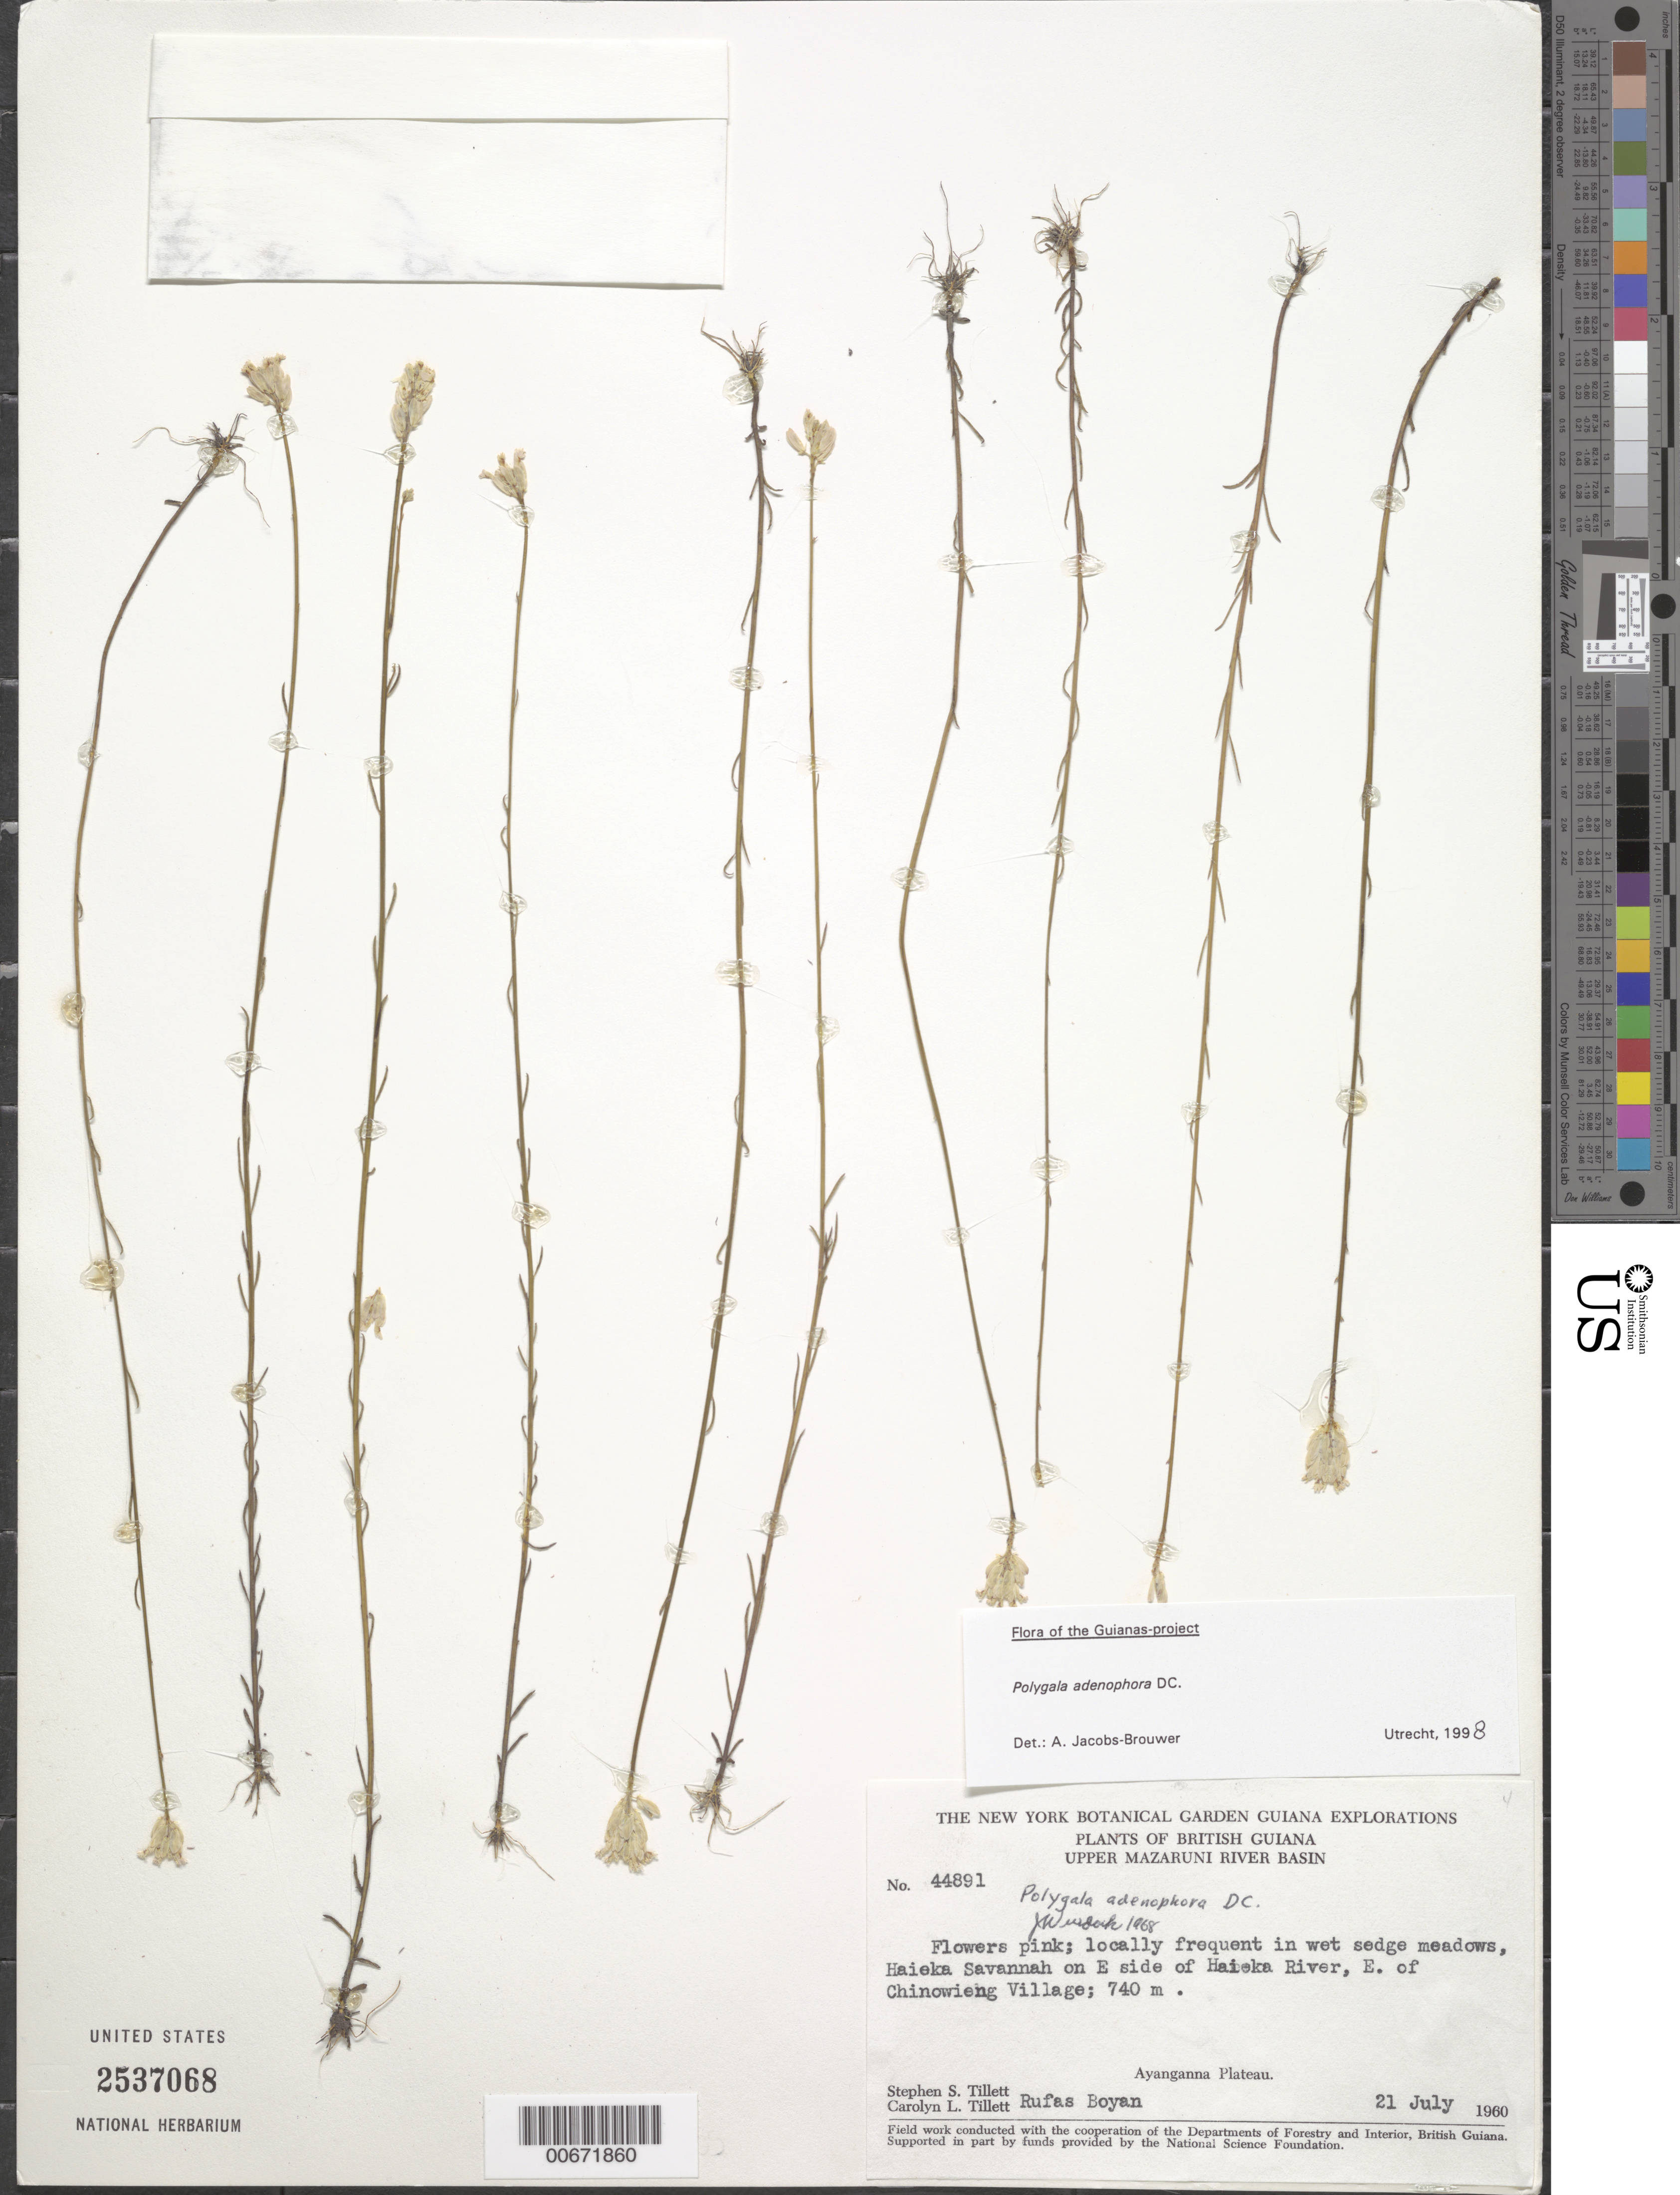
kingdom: Plantae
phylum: Tracheophyta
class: Magnoliopsida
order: Fabales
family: Polygalaceae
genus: Polygala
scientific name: Polygala adenophora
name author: DC.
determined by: Jacobs-Brouwer, A.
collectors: S. S. Tillett, C. L. Tillett & R. Boyan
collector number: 44891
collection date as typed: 21-Jul-60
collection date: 1960-07-21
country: Guyana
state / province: Cuyuni-Mazaruni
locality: Haieka Savanna, E side of Haieka R., 2 mi. E of Chinowieng Village, Ayanganna Plateau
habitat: Wet sedge meadows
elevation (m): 740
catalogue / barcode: US 2537068